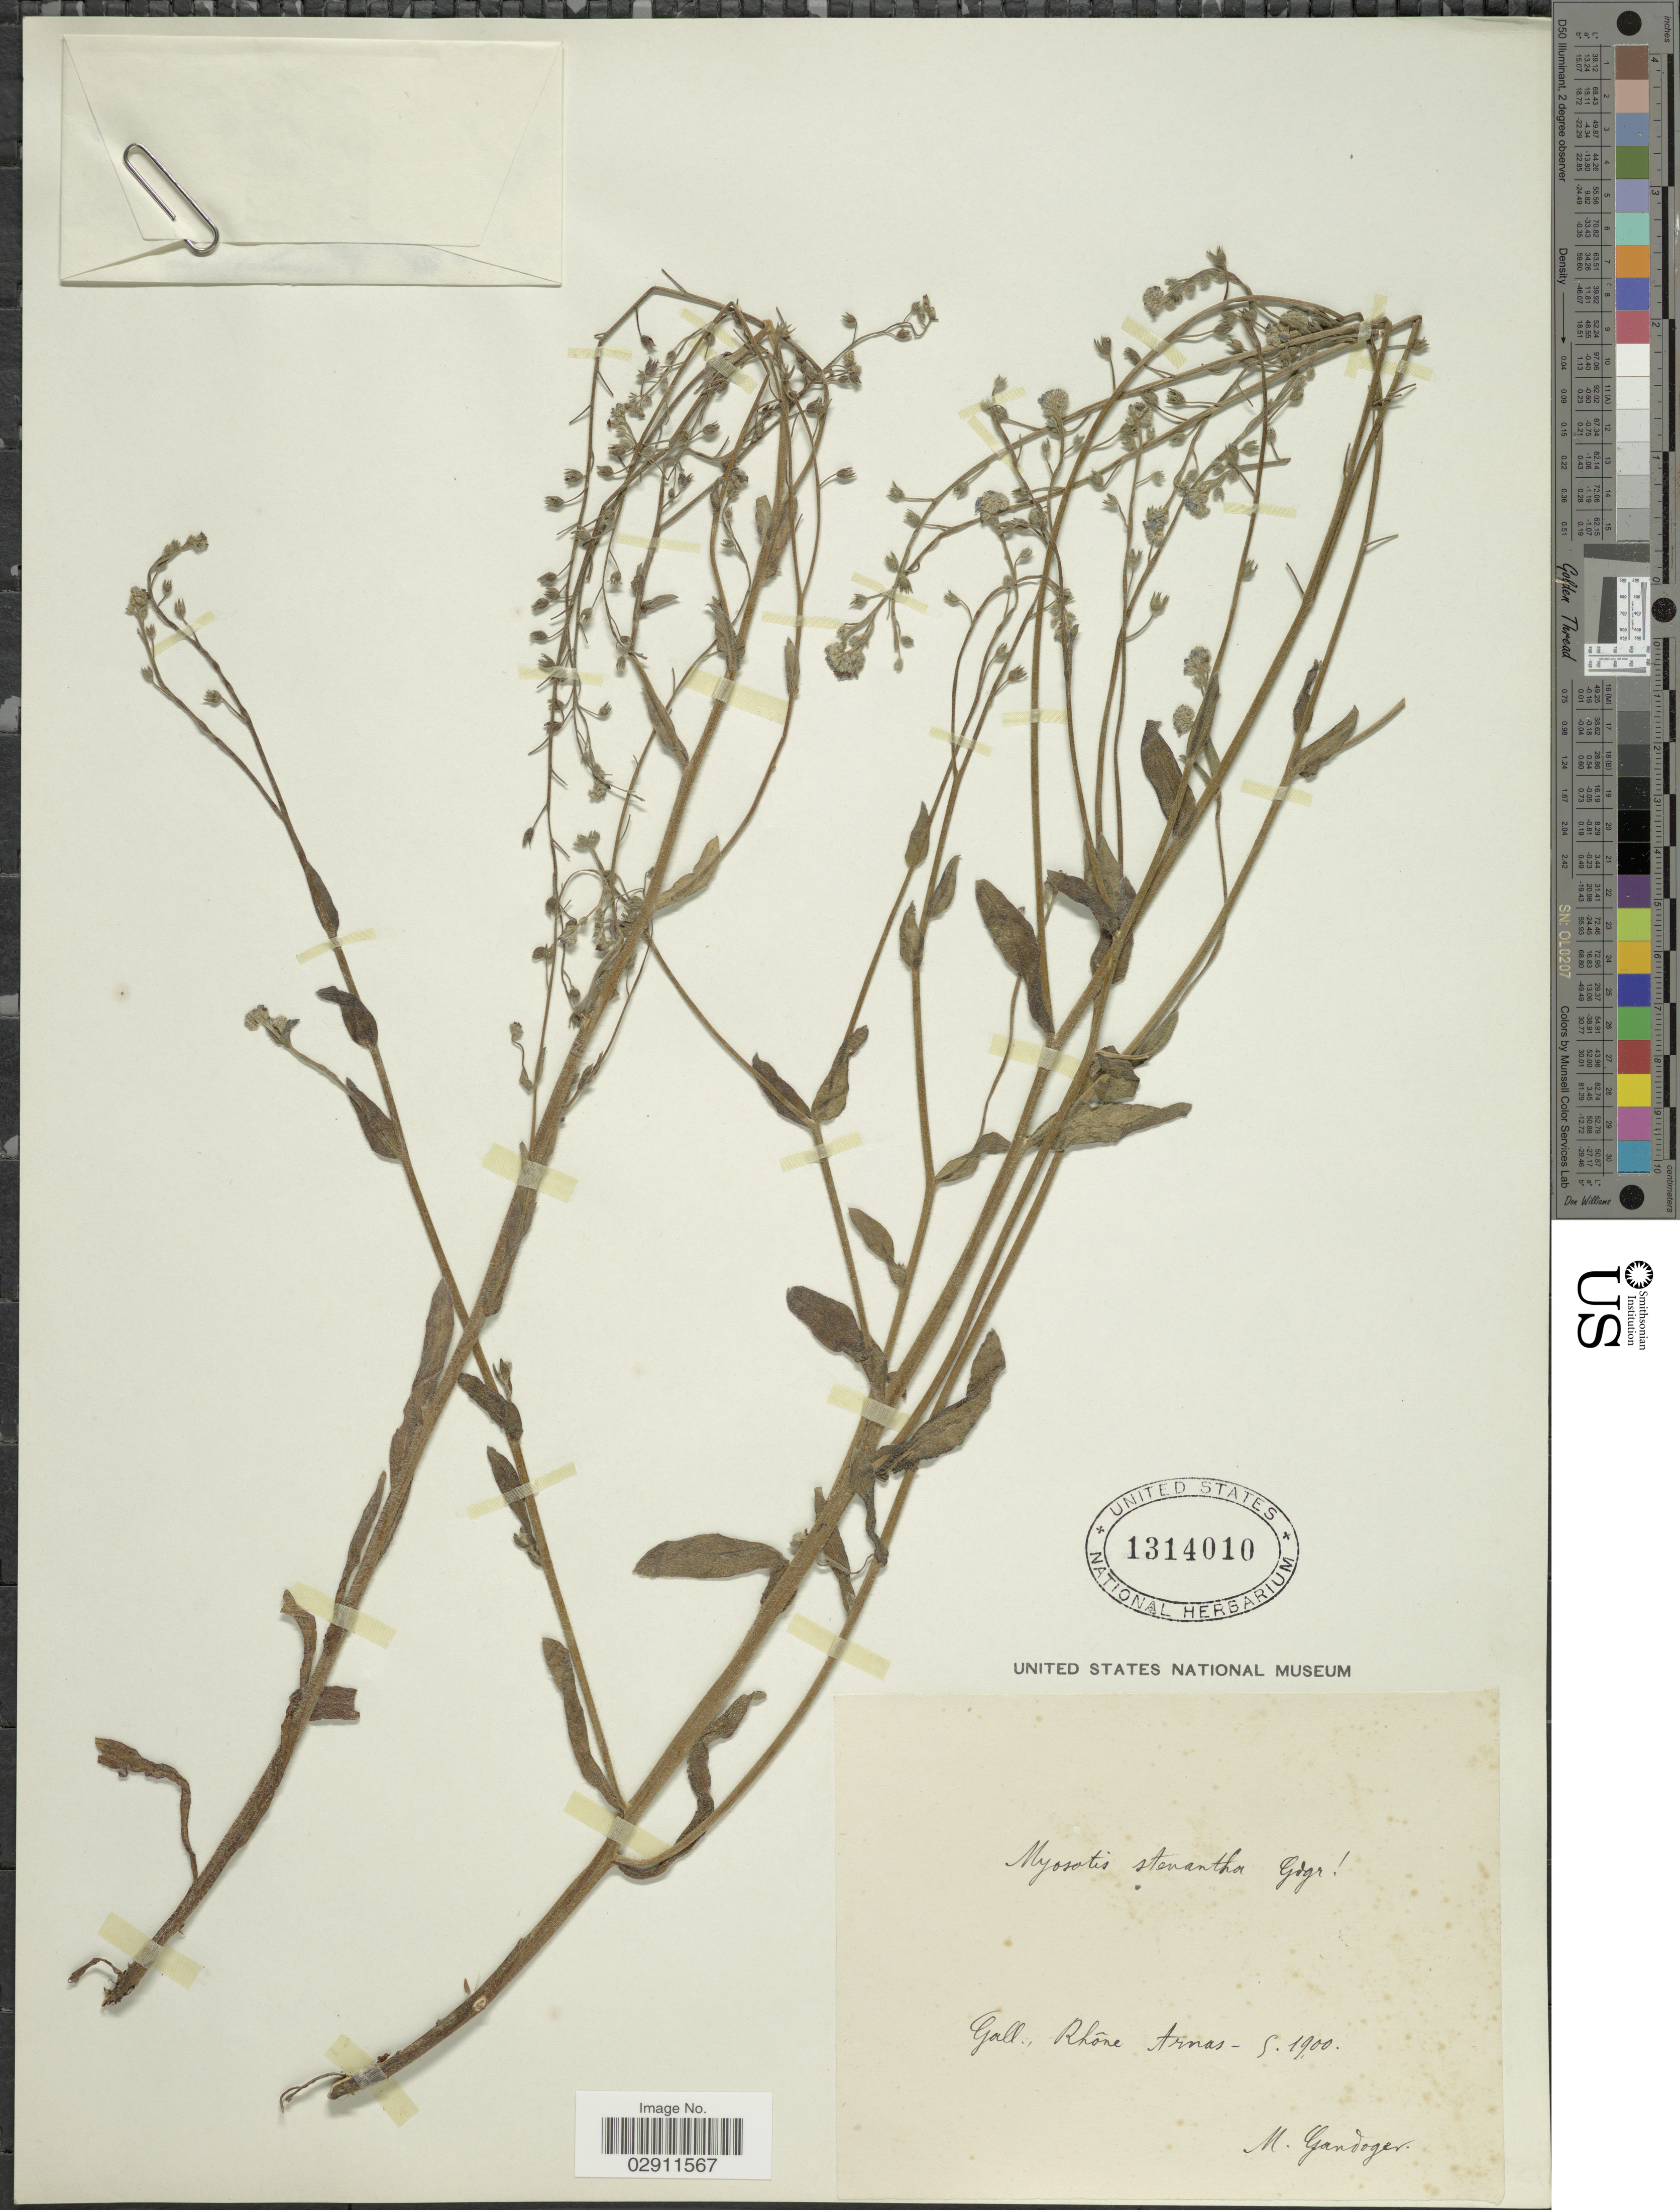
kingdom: Plantae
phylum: Tracheophyta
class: Magnoliopsida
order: Boraginales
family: Boraginaceae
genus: Myosotis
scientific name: Myosotis stenantha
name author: Gand.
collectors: M. Gandoger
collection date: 1900-05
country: France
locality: Gall. Rhône Arnas.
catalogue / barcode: US 1314010